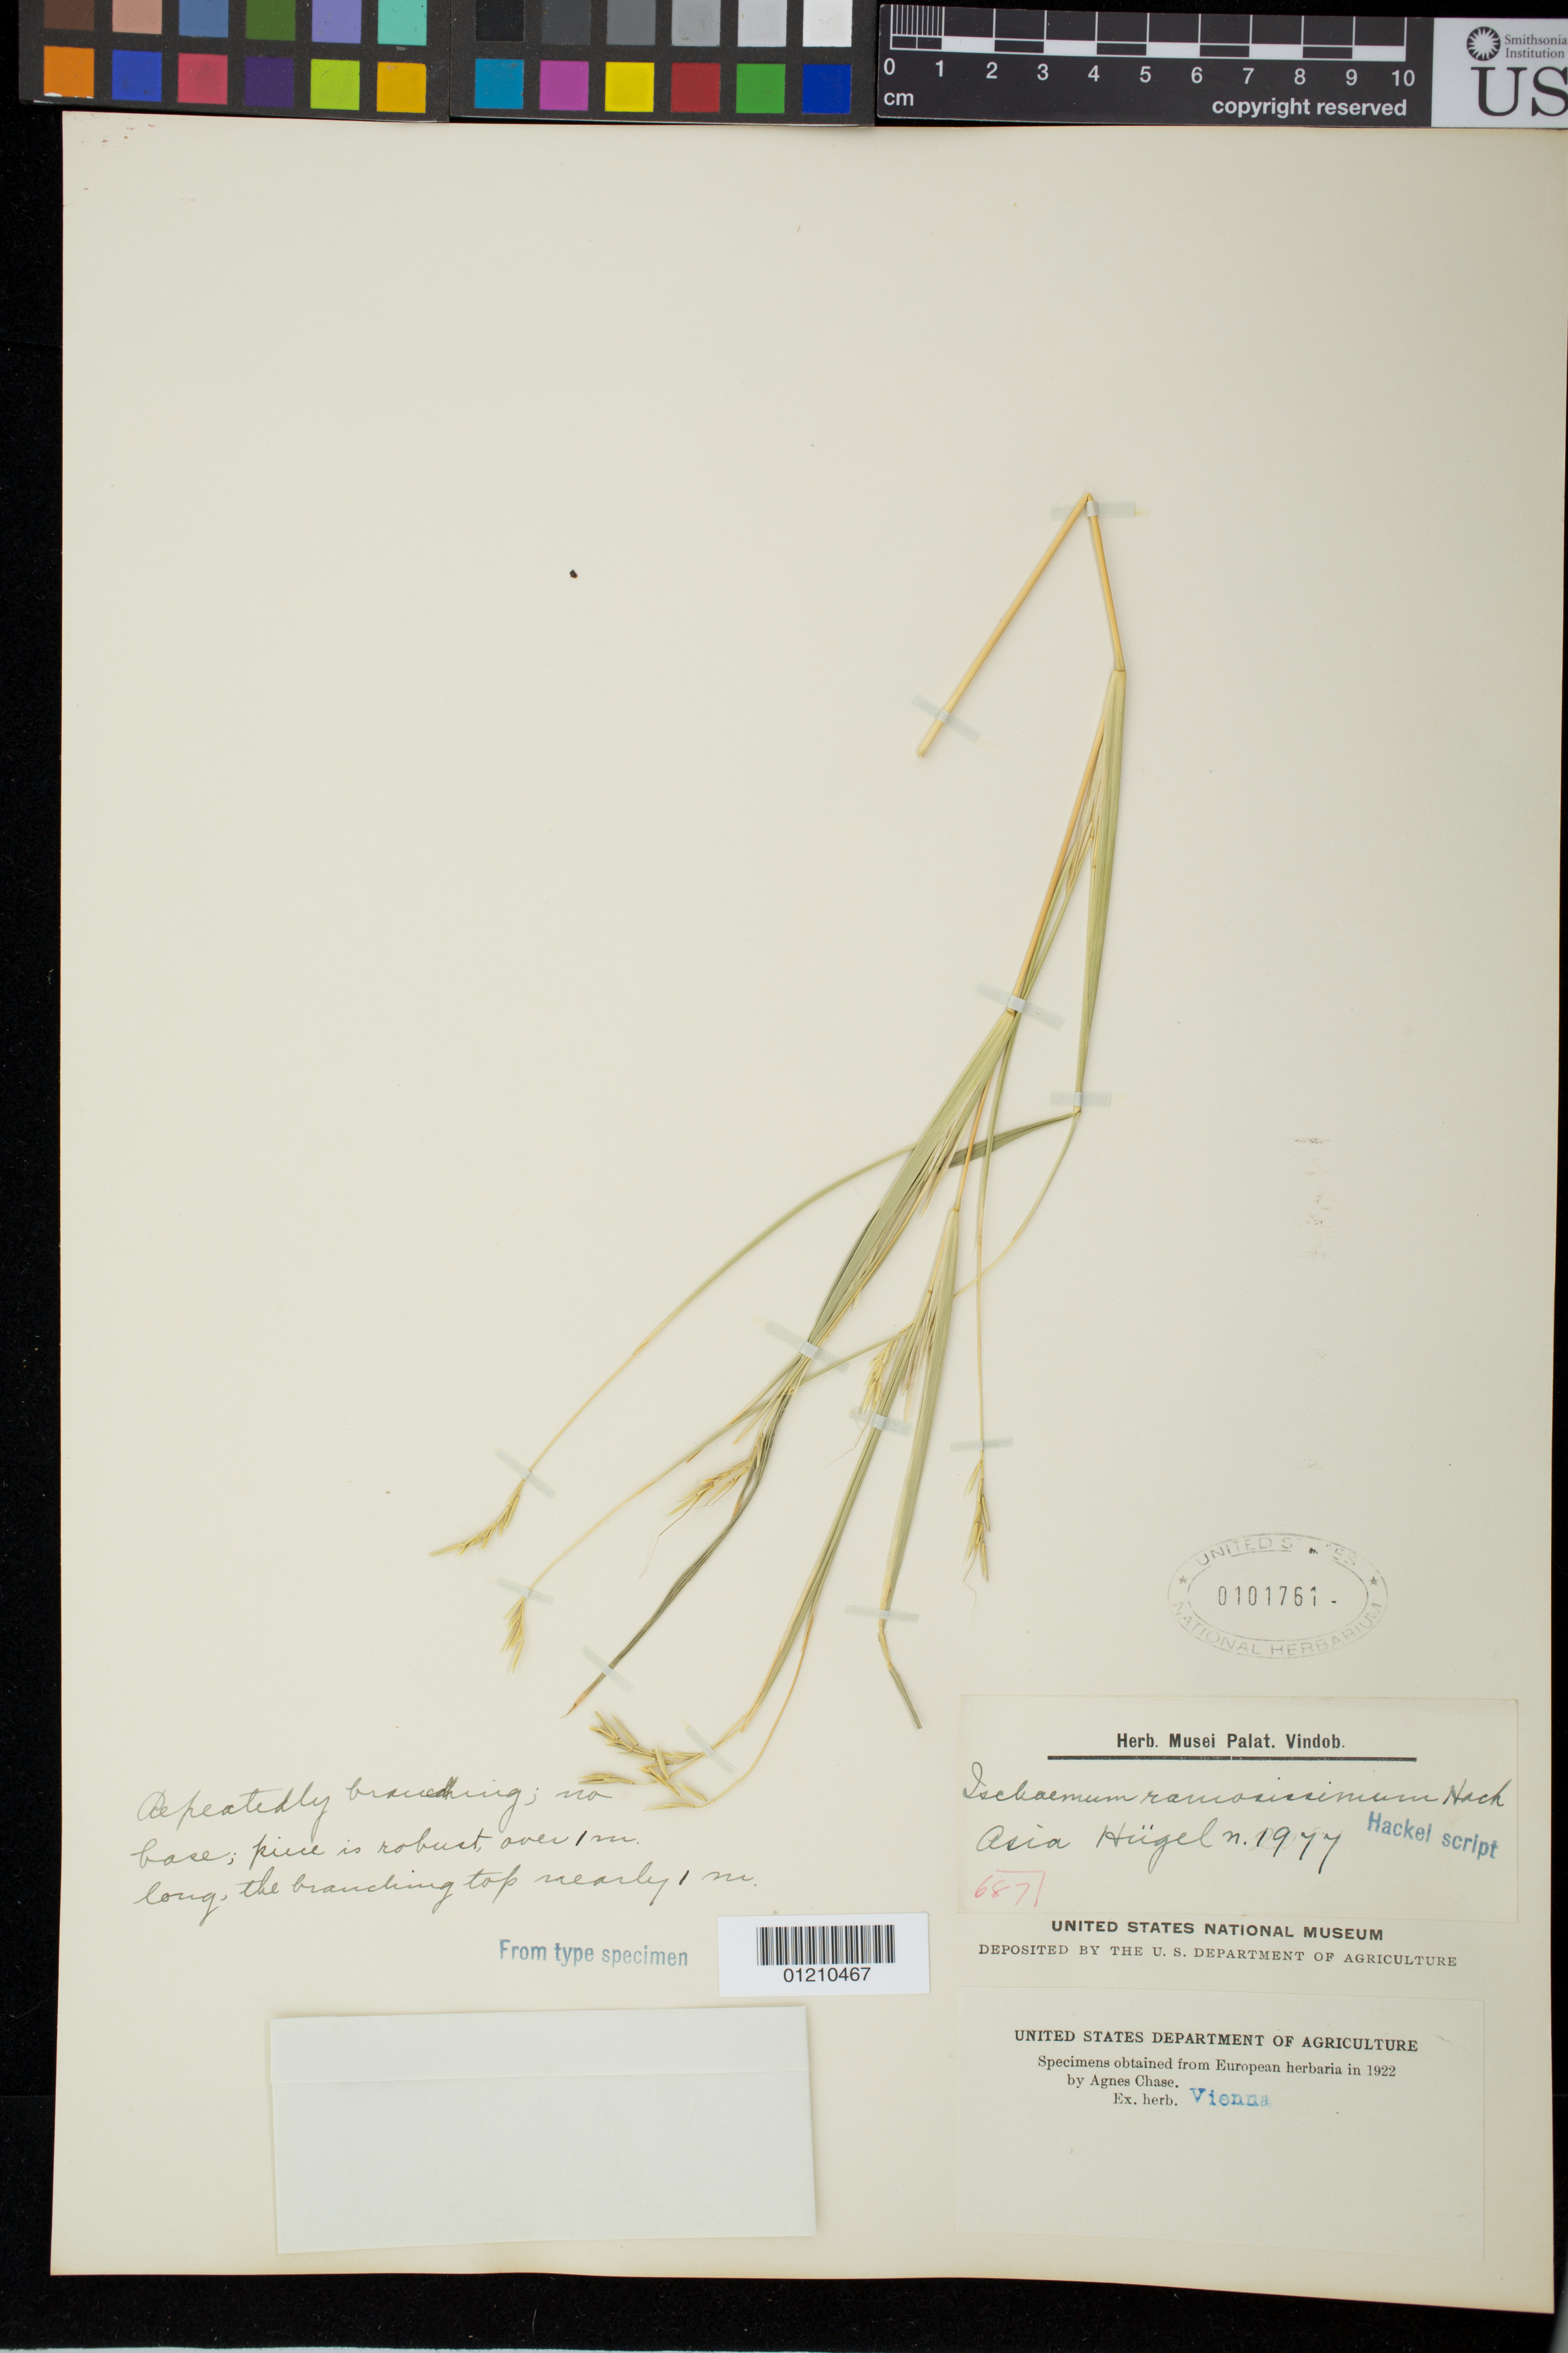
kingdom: Plantae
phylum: Tracheophyta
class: Liliopsida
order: Poales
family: Poaceae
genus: Ischaemum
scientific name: Ischaemum ramosissimum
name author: Hack.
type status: Type Collection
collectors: Hugel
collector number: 1977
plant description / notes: Fragmentary material of type specimen ex herb.Vienna.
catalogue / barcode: US 101761